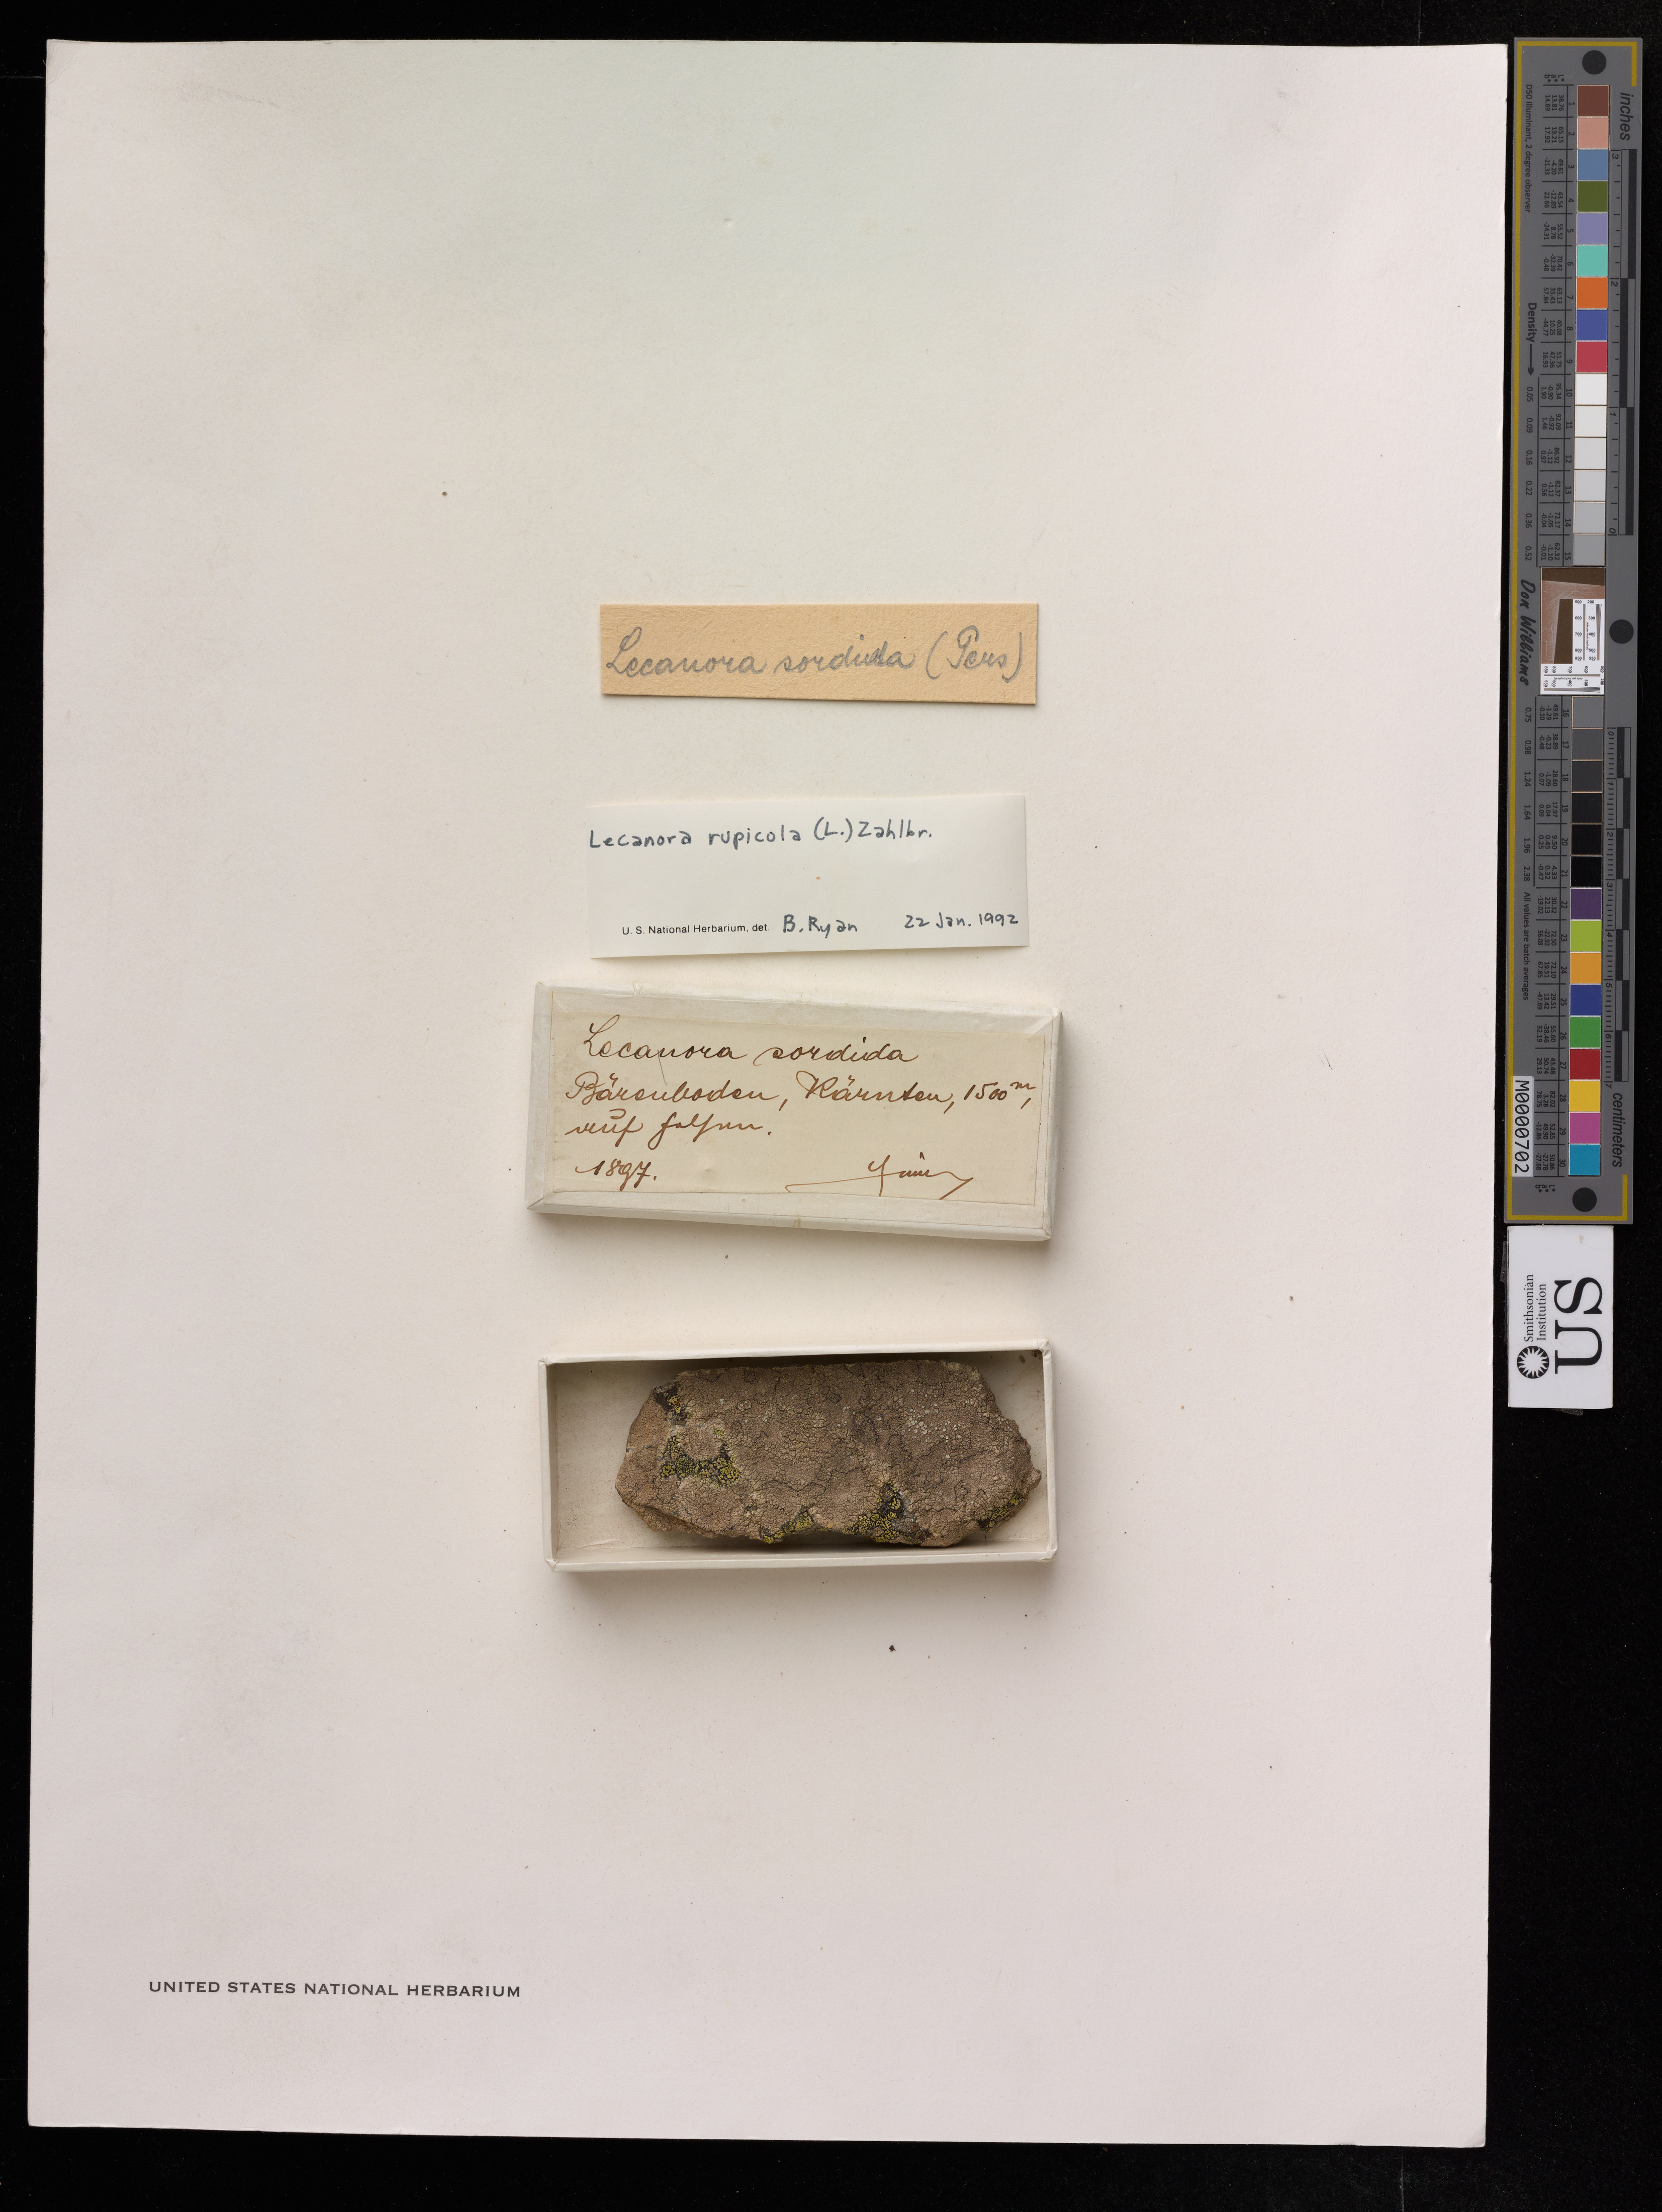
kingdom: Fungi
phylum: Ascomycota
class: Lecanoromycetes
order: Lecanorales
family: Lecanoraceae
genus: Glaucomaria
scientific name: Glaucomaria rupicola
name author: (L.) P.F. Cannon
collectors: Simmer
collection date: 1897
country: Austria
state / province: Karnten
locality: Barsuboden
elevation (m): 1500